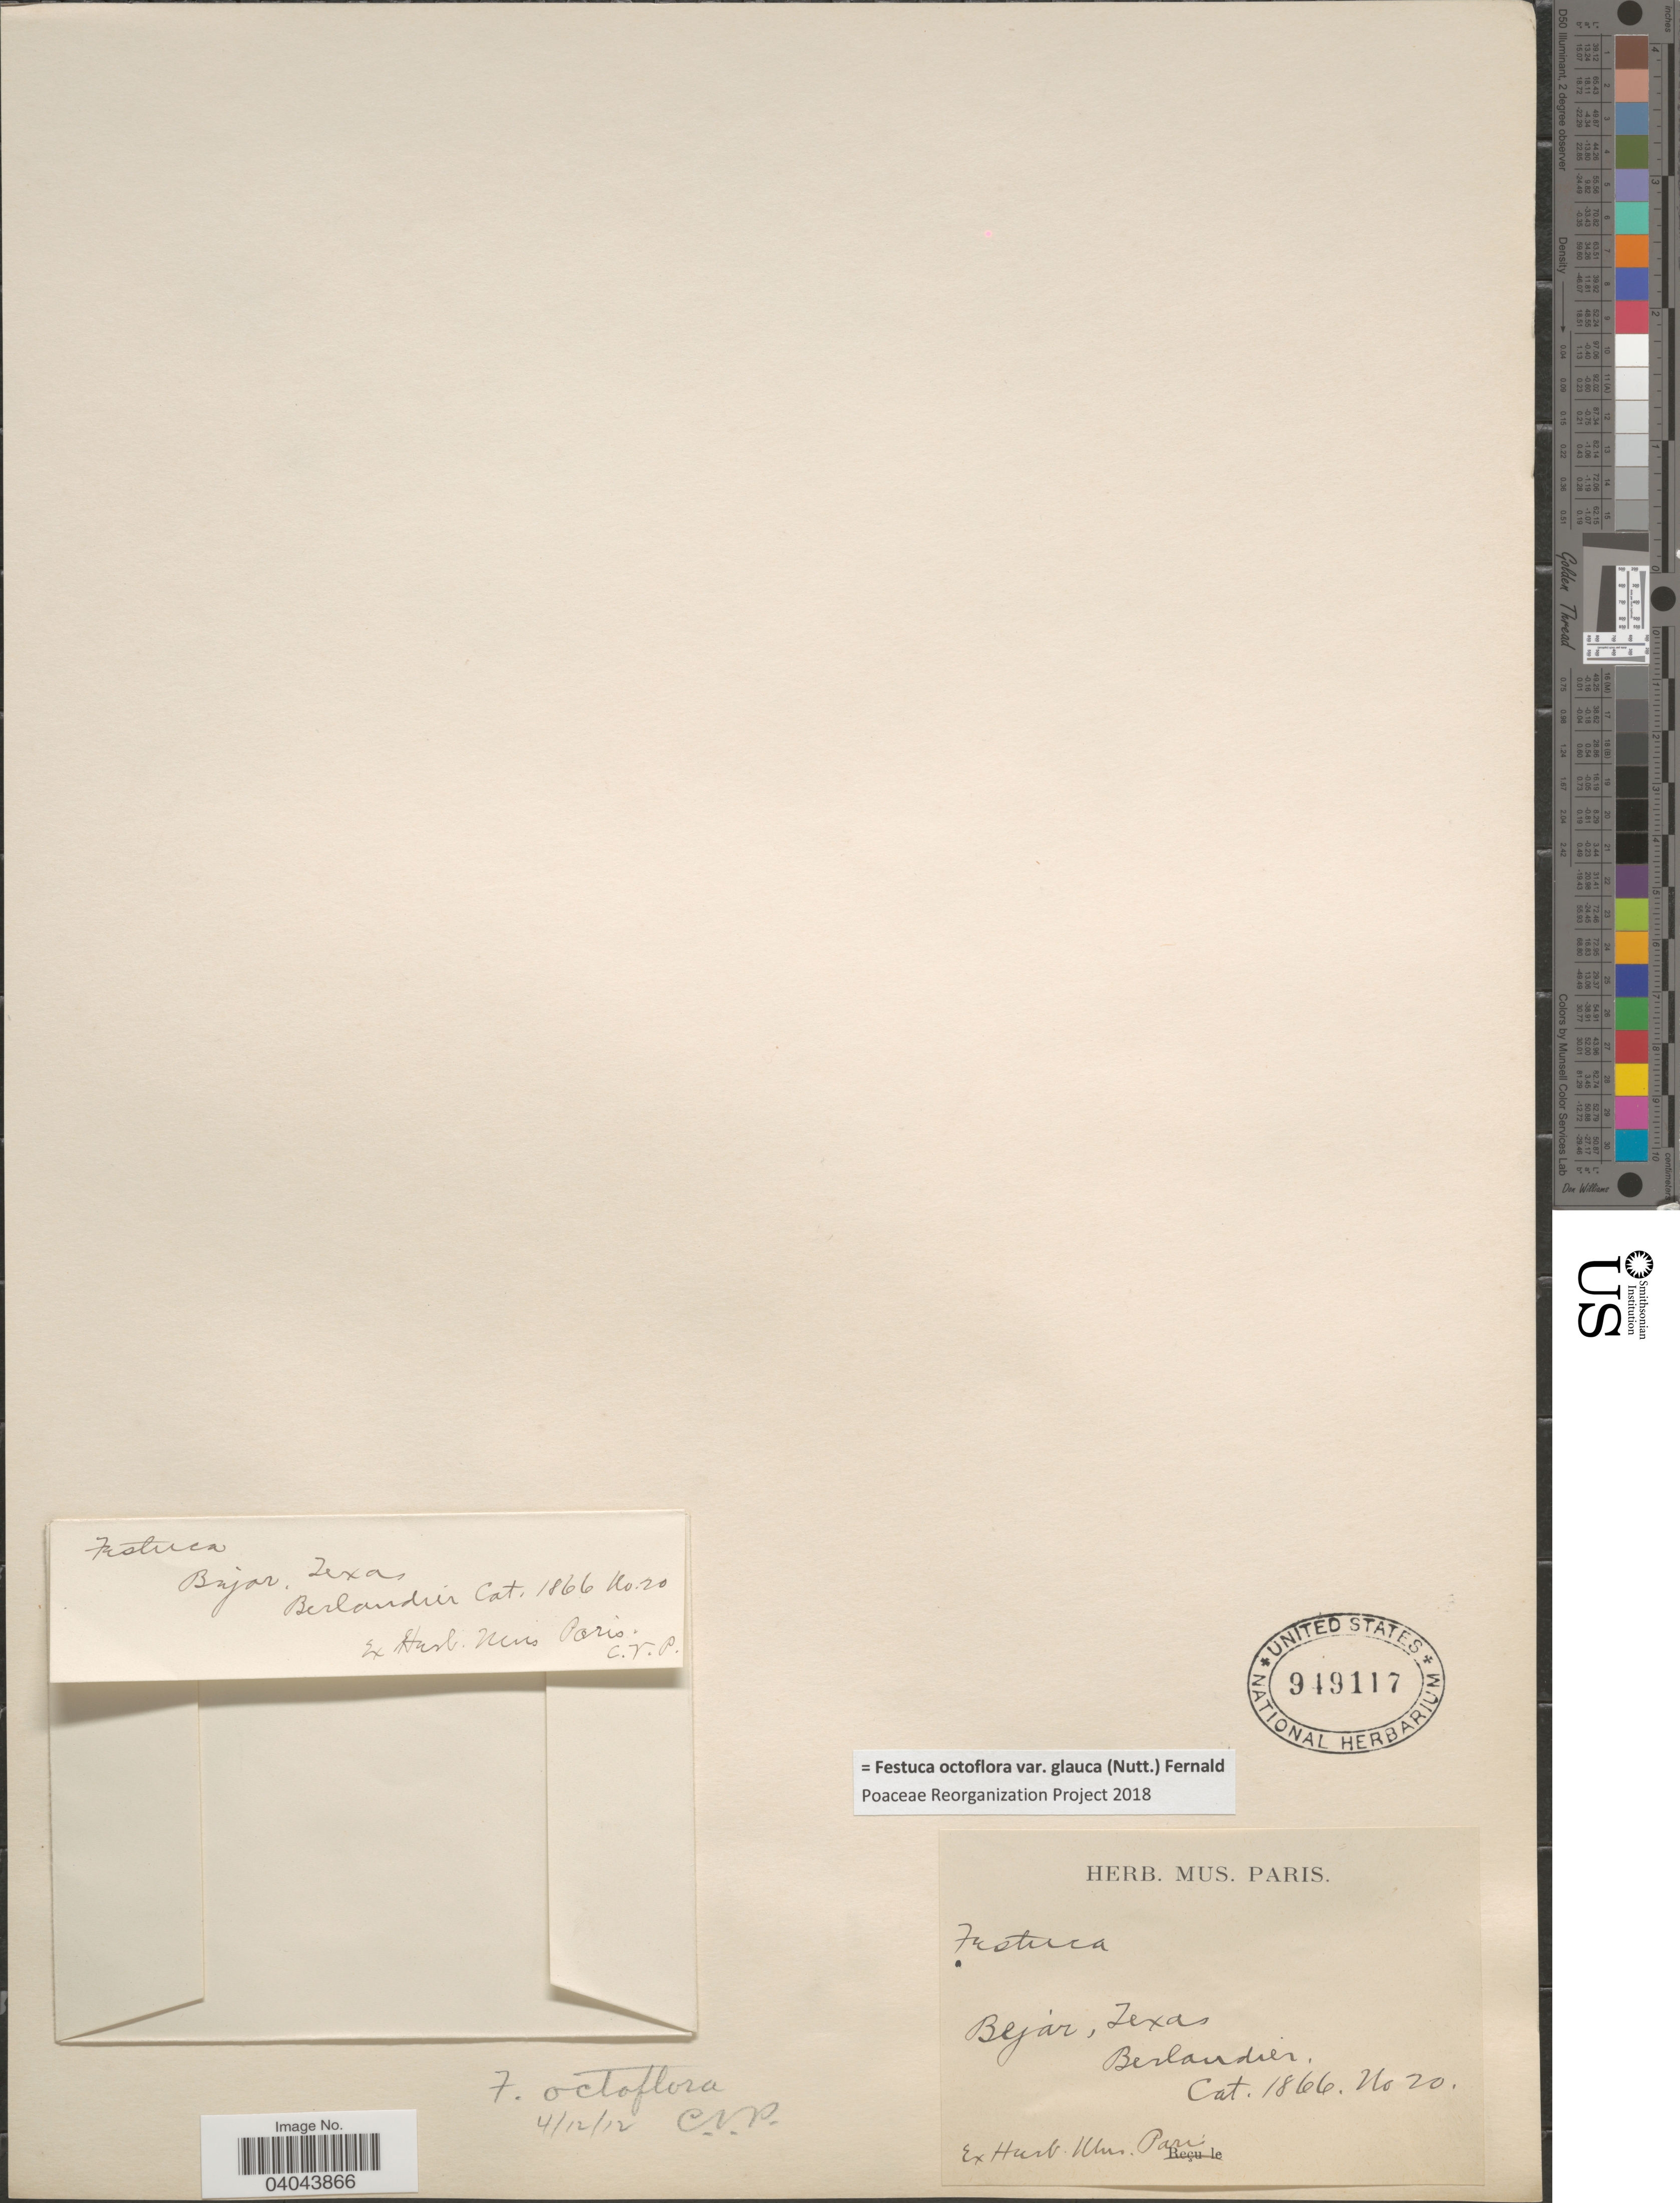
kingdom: Plantae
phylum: Tracheophyta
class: Liliopsida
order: Poales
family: Poaceae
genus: Festuca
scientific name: Festuca octoflora var. glauca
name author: (Nutt.) Fernald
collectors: -. Berlandier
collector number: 20?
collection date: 1866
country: United States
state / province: Texas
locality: Bejar.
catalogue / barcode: US 949117